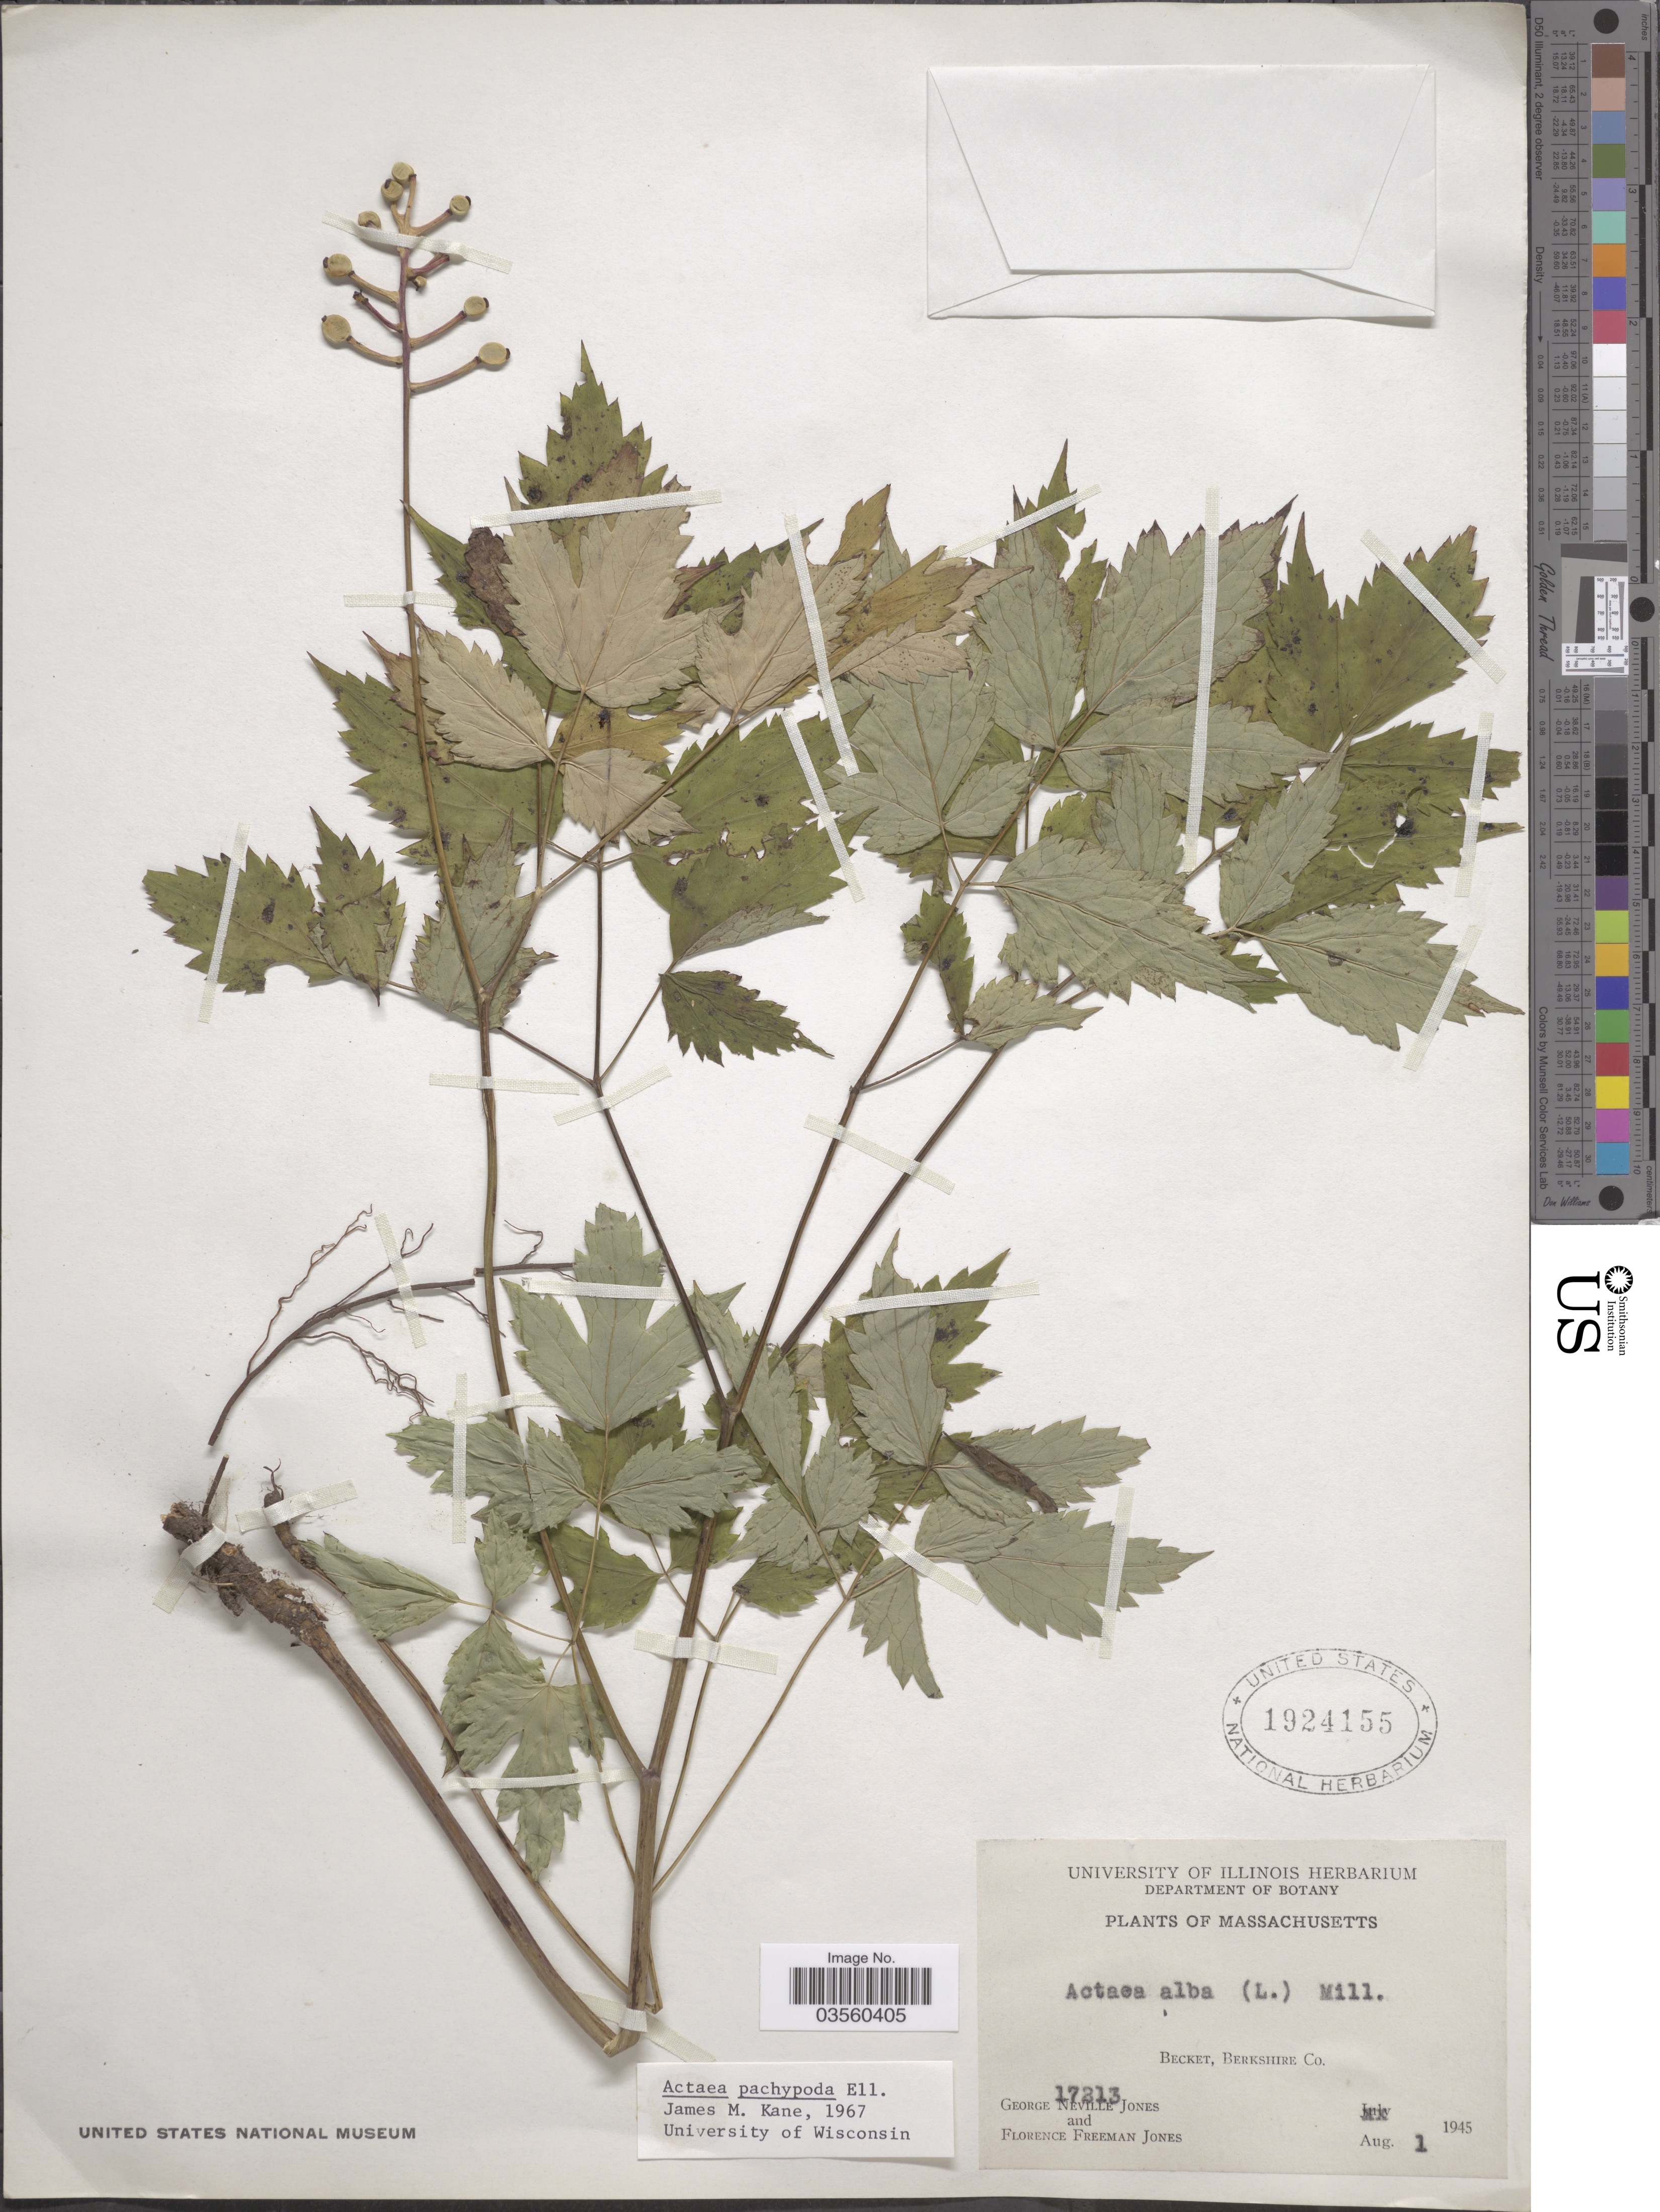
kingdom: Plantae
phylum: Tracheophyta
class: Magnoliopsida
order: Ranunculales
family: Ranunculaceae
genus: Actaea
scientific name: Actaea pachypoda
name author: Elliott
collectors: G. N. Jones & F. F. Jones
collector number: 17213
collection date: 1945-08-01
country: United States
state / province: Massachusetts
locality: Becket, Berkshire Co.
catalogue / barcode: US 1924155